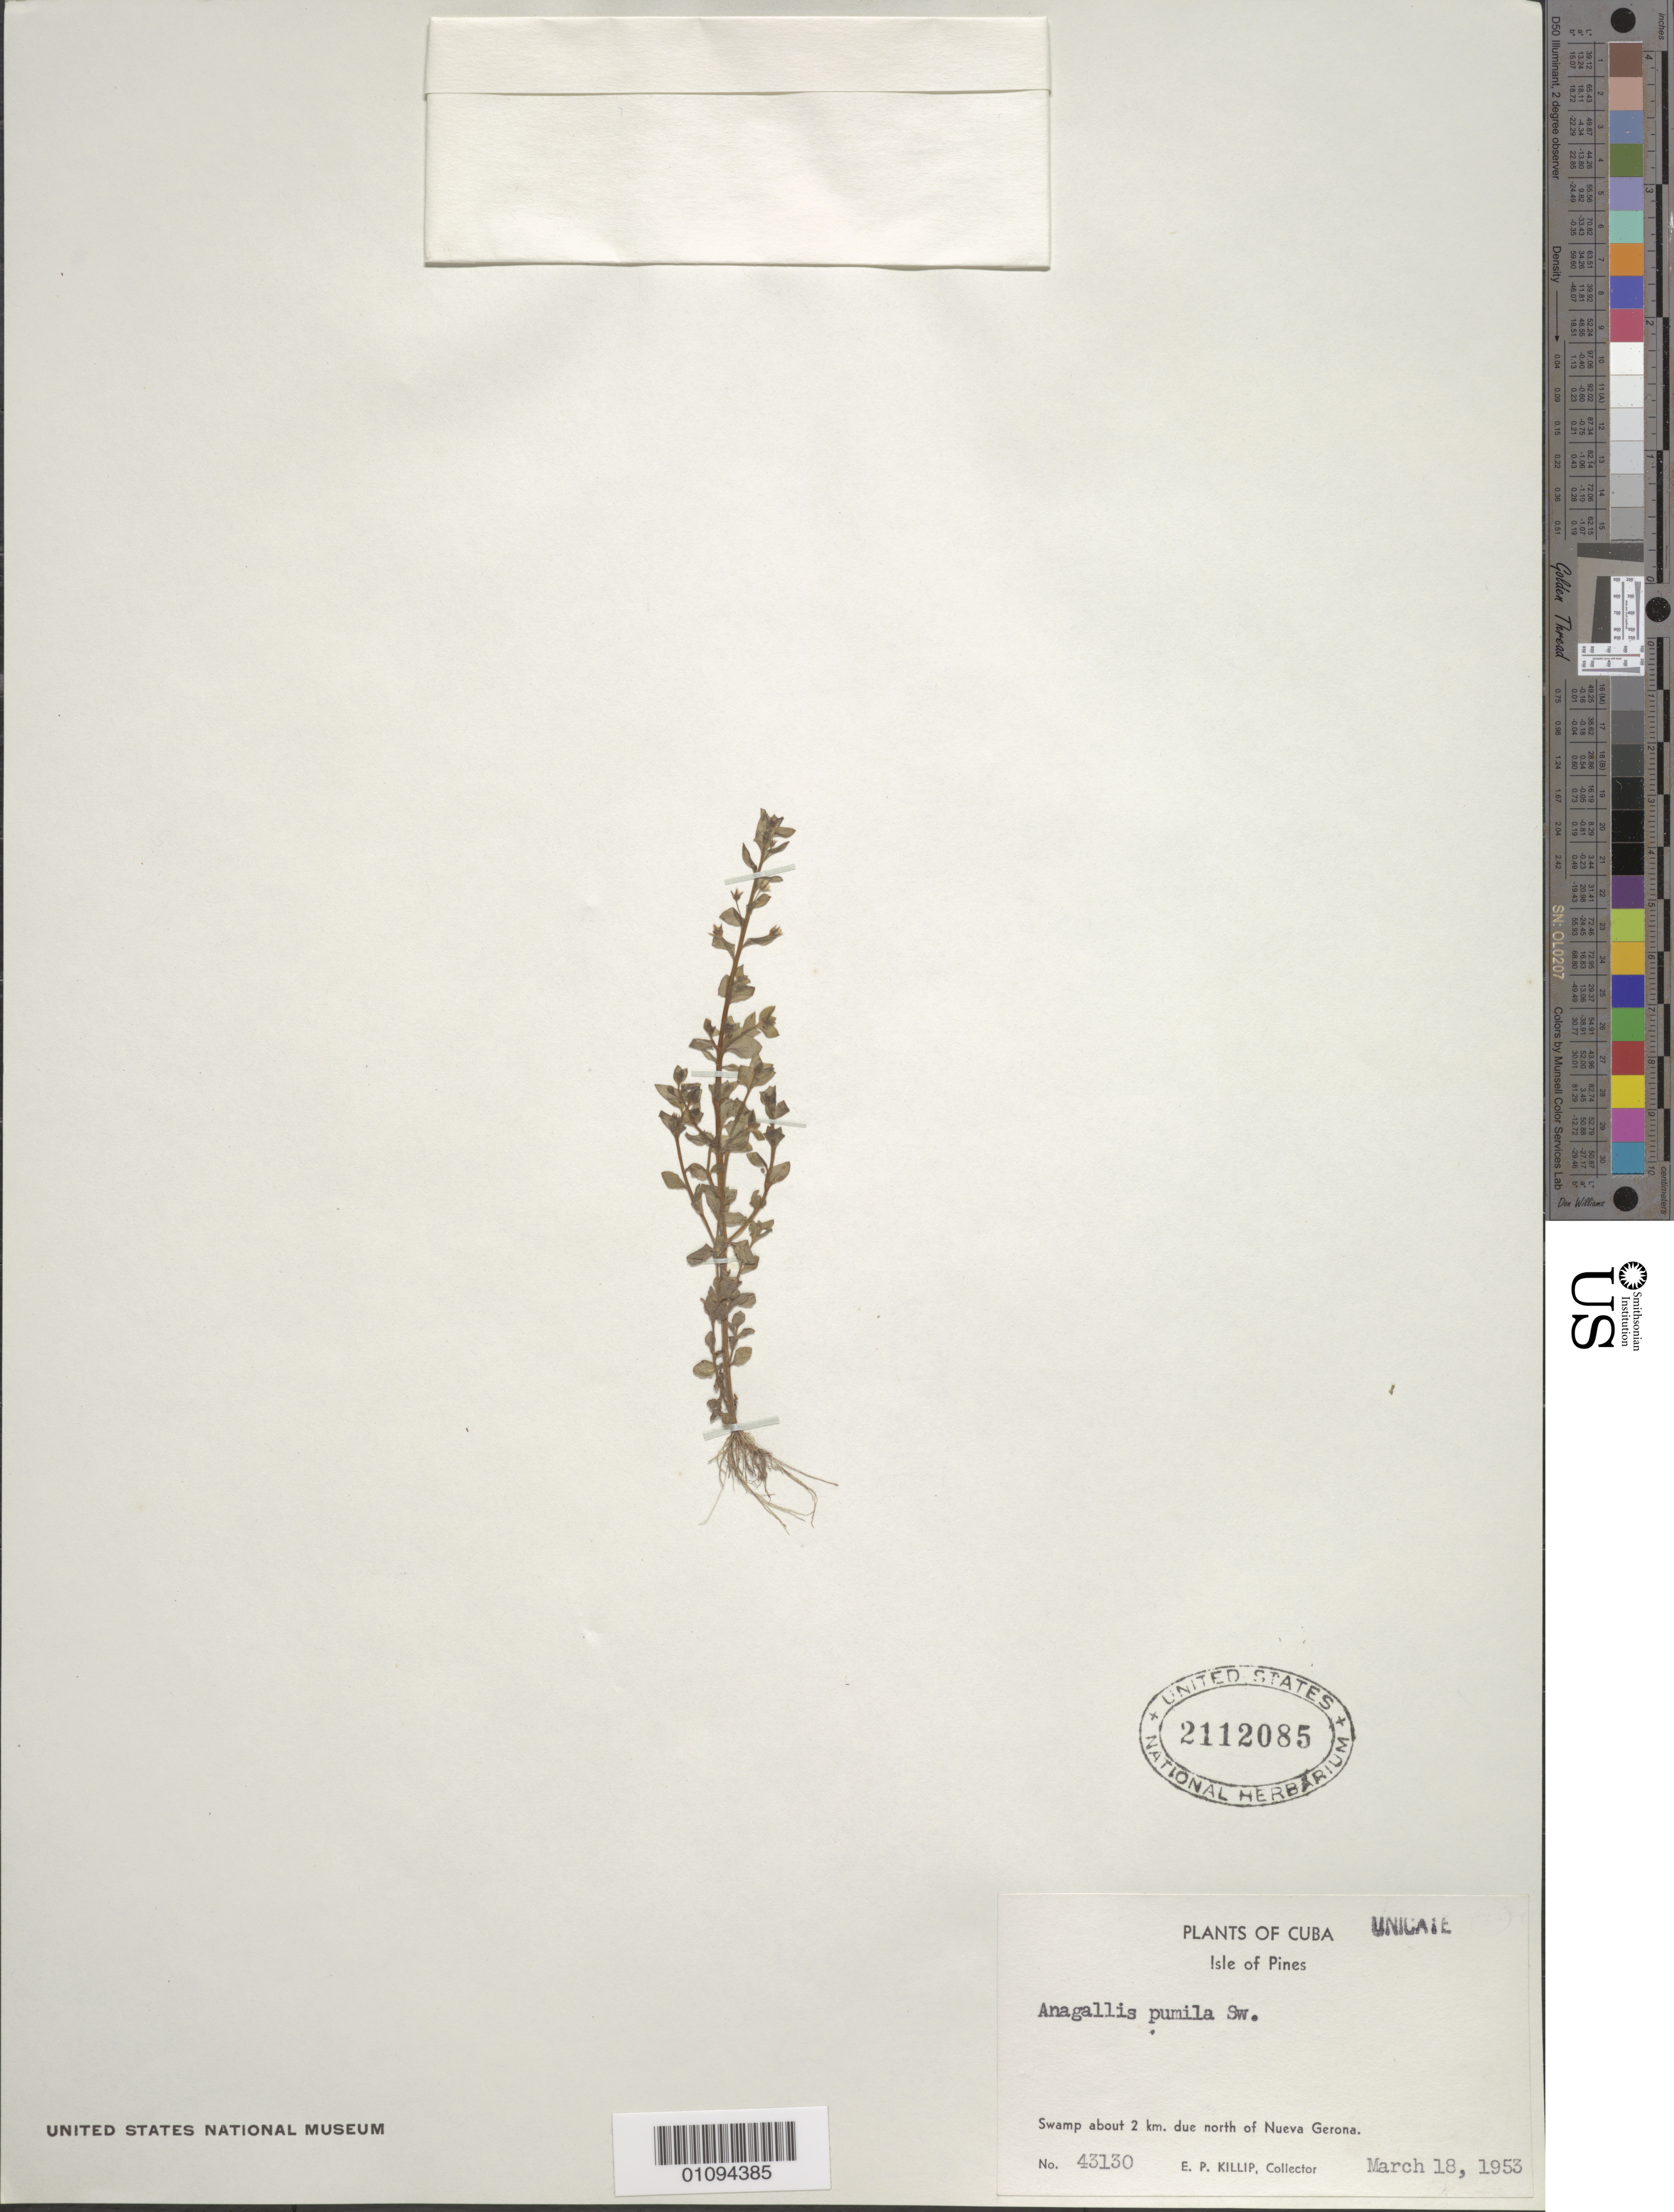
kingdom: Plantae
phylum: Tracheophyta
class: Magnoliopsida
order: Ericales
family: Primulaceae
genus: Anagallis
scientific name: Anagallis pumila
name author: Sw.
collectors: E. P. Killip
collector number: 43130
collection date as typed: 18 Mar 1953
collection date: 1953-03-18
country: Cuba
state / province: Isla de La Juventud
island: Isla de la Juventud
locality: Isle of Pines 2 km N of Nueva Gerona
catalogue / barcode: US 2112085